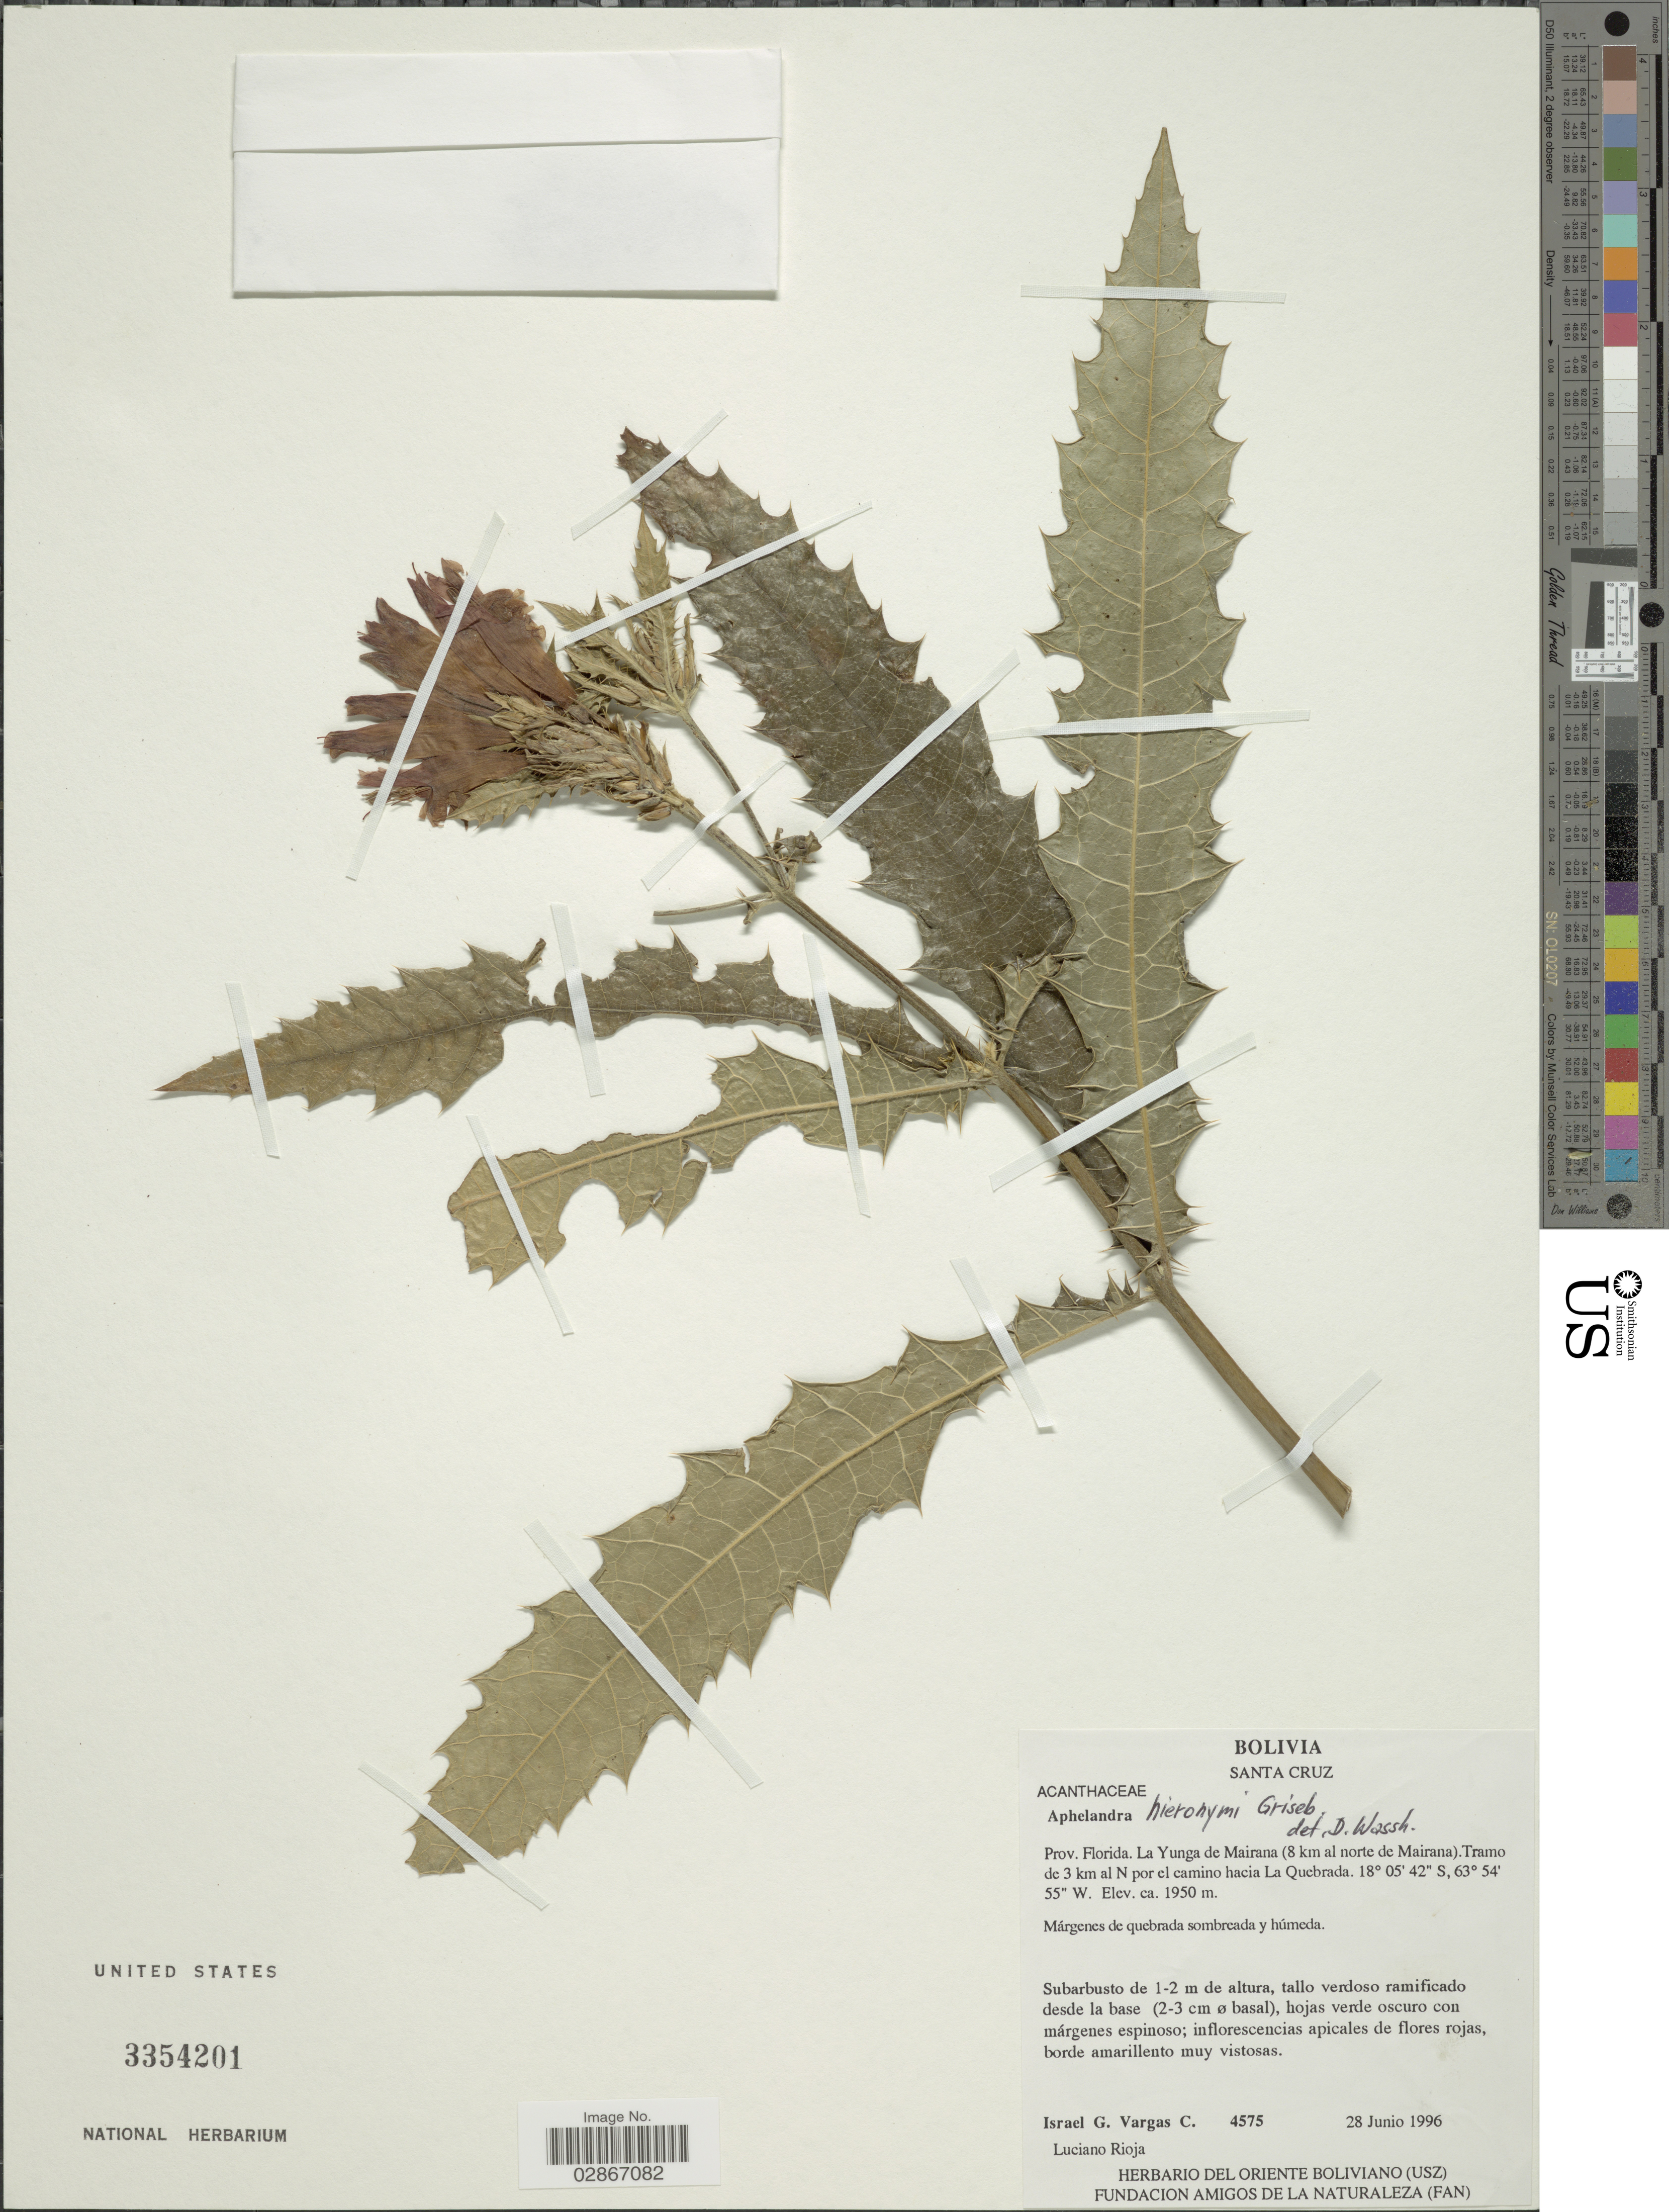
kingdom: Plantae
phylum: Tracheophyta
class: Magnoliopsida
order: Lamiales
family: Acanthaceae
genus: Aphelandra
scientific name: Aphelandra hieronymi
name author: Griseb.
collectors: I. Vargas C.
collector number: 4575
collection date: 1996-06-28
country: Bolivia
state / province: Santa Cruz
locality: Prov. Florida. La Yunga de Mairana (8 km al norte de Mairana). Tramo de 3 km al N por el camino hacia La Quebrada.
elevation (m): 1950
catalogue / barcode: US 3354201